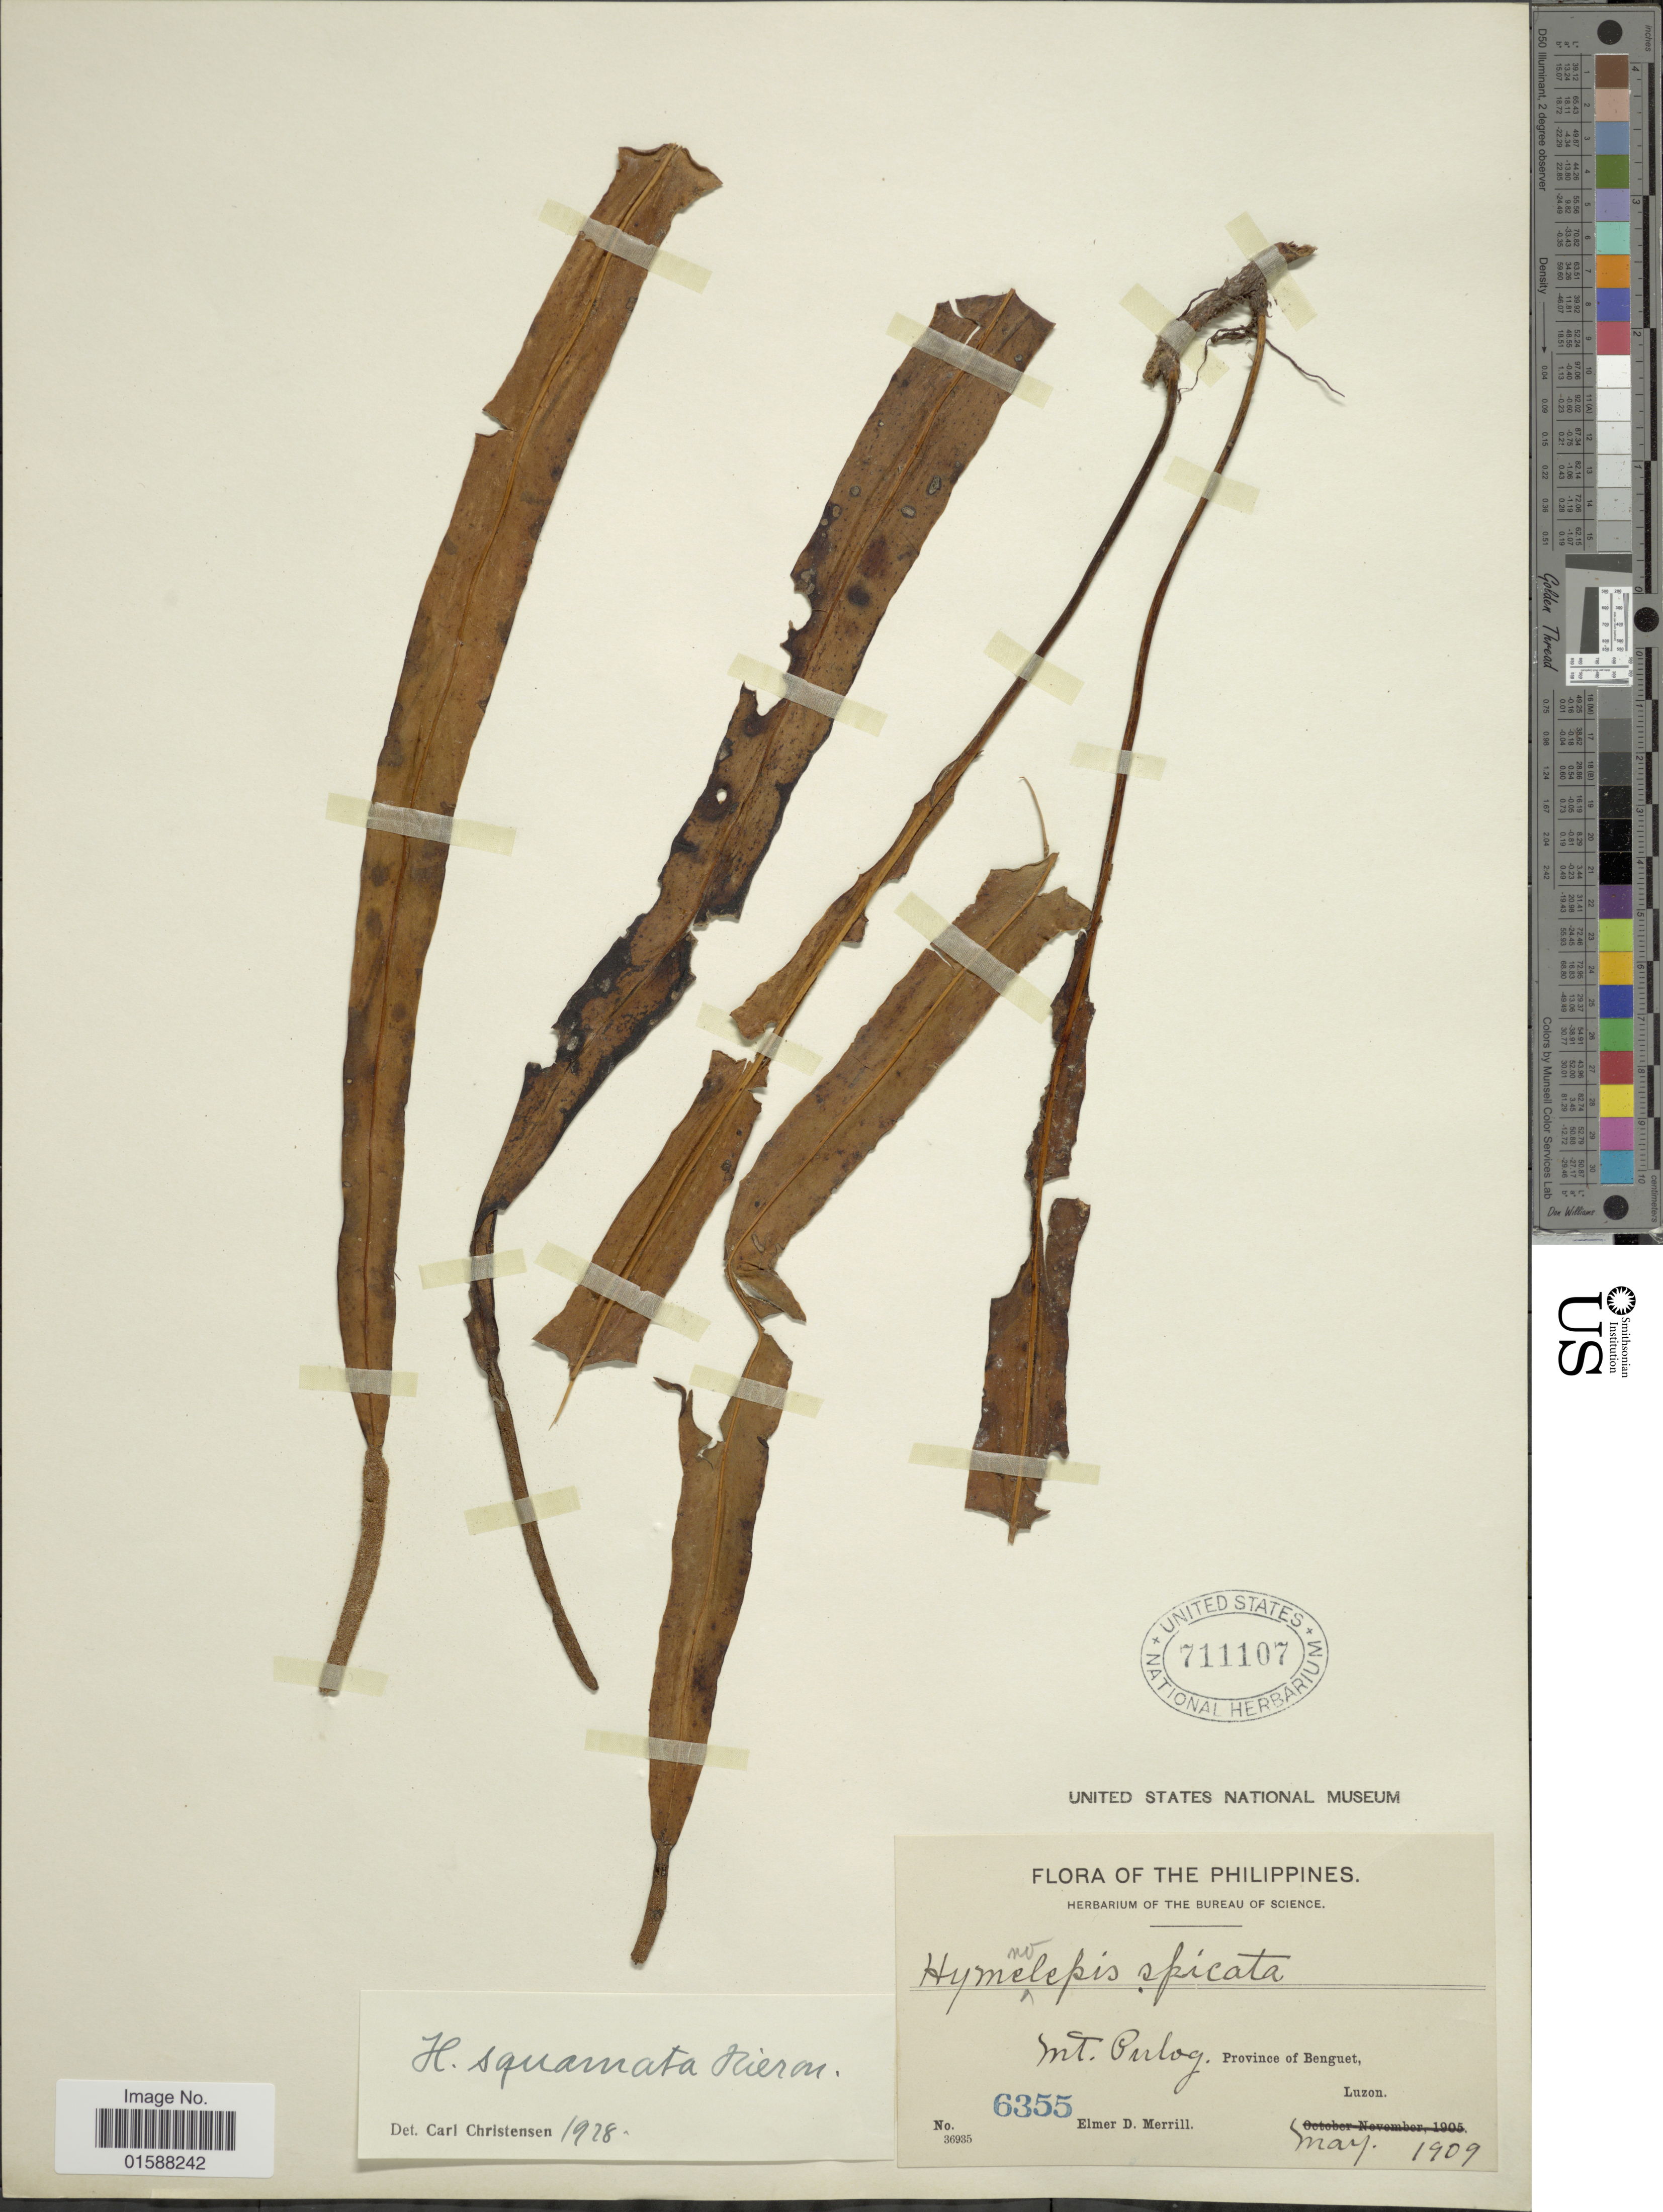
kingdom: Plantae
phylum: Tracheophyta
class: Polypodiopsida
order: Polypodiales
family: Polypodiaceae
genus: Lepisorus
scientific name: Lepisorus validinervis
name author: (Kunze) Li S. Wang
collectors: E. D. Merrill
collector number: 6355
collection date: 1909-05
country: Philippines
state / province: Cordillera (Administrative Region)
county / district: Benguet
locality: Mt. Pulog [Mt. Pulag], Luzon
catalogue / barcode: US 711107